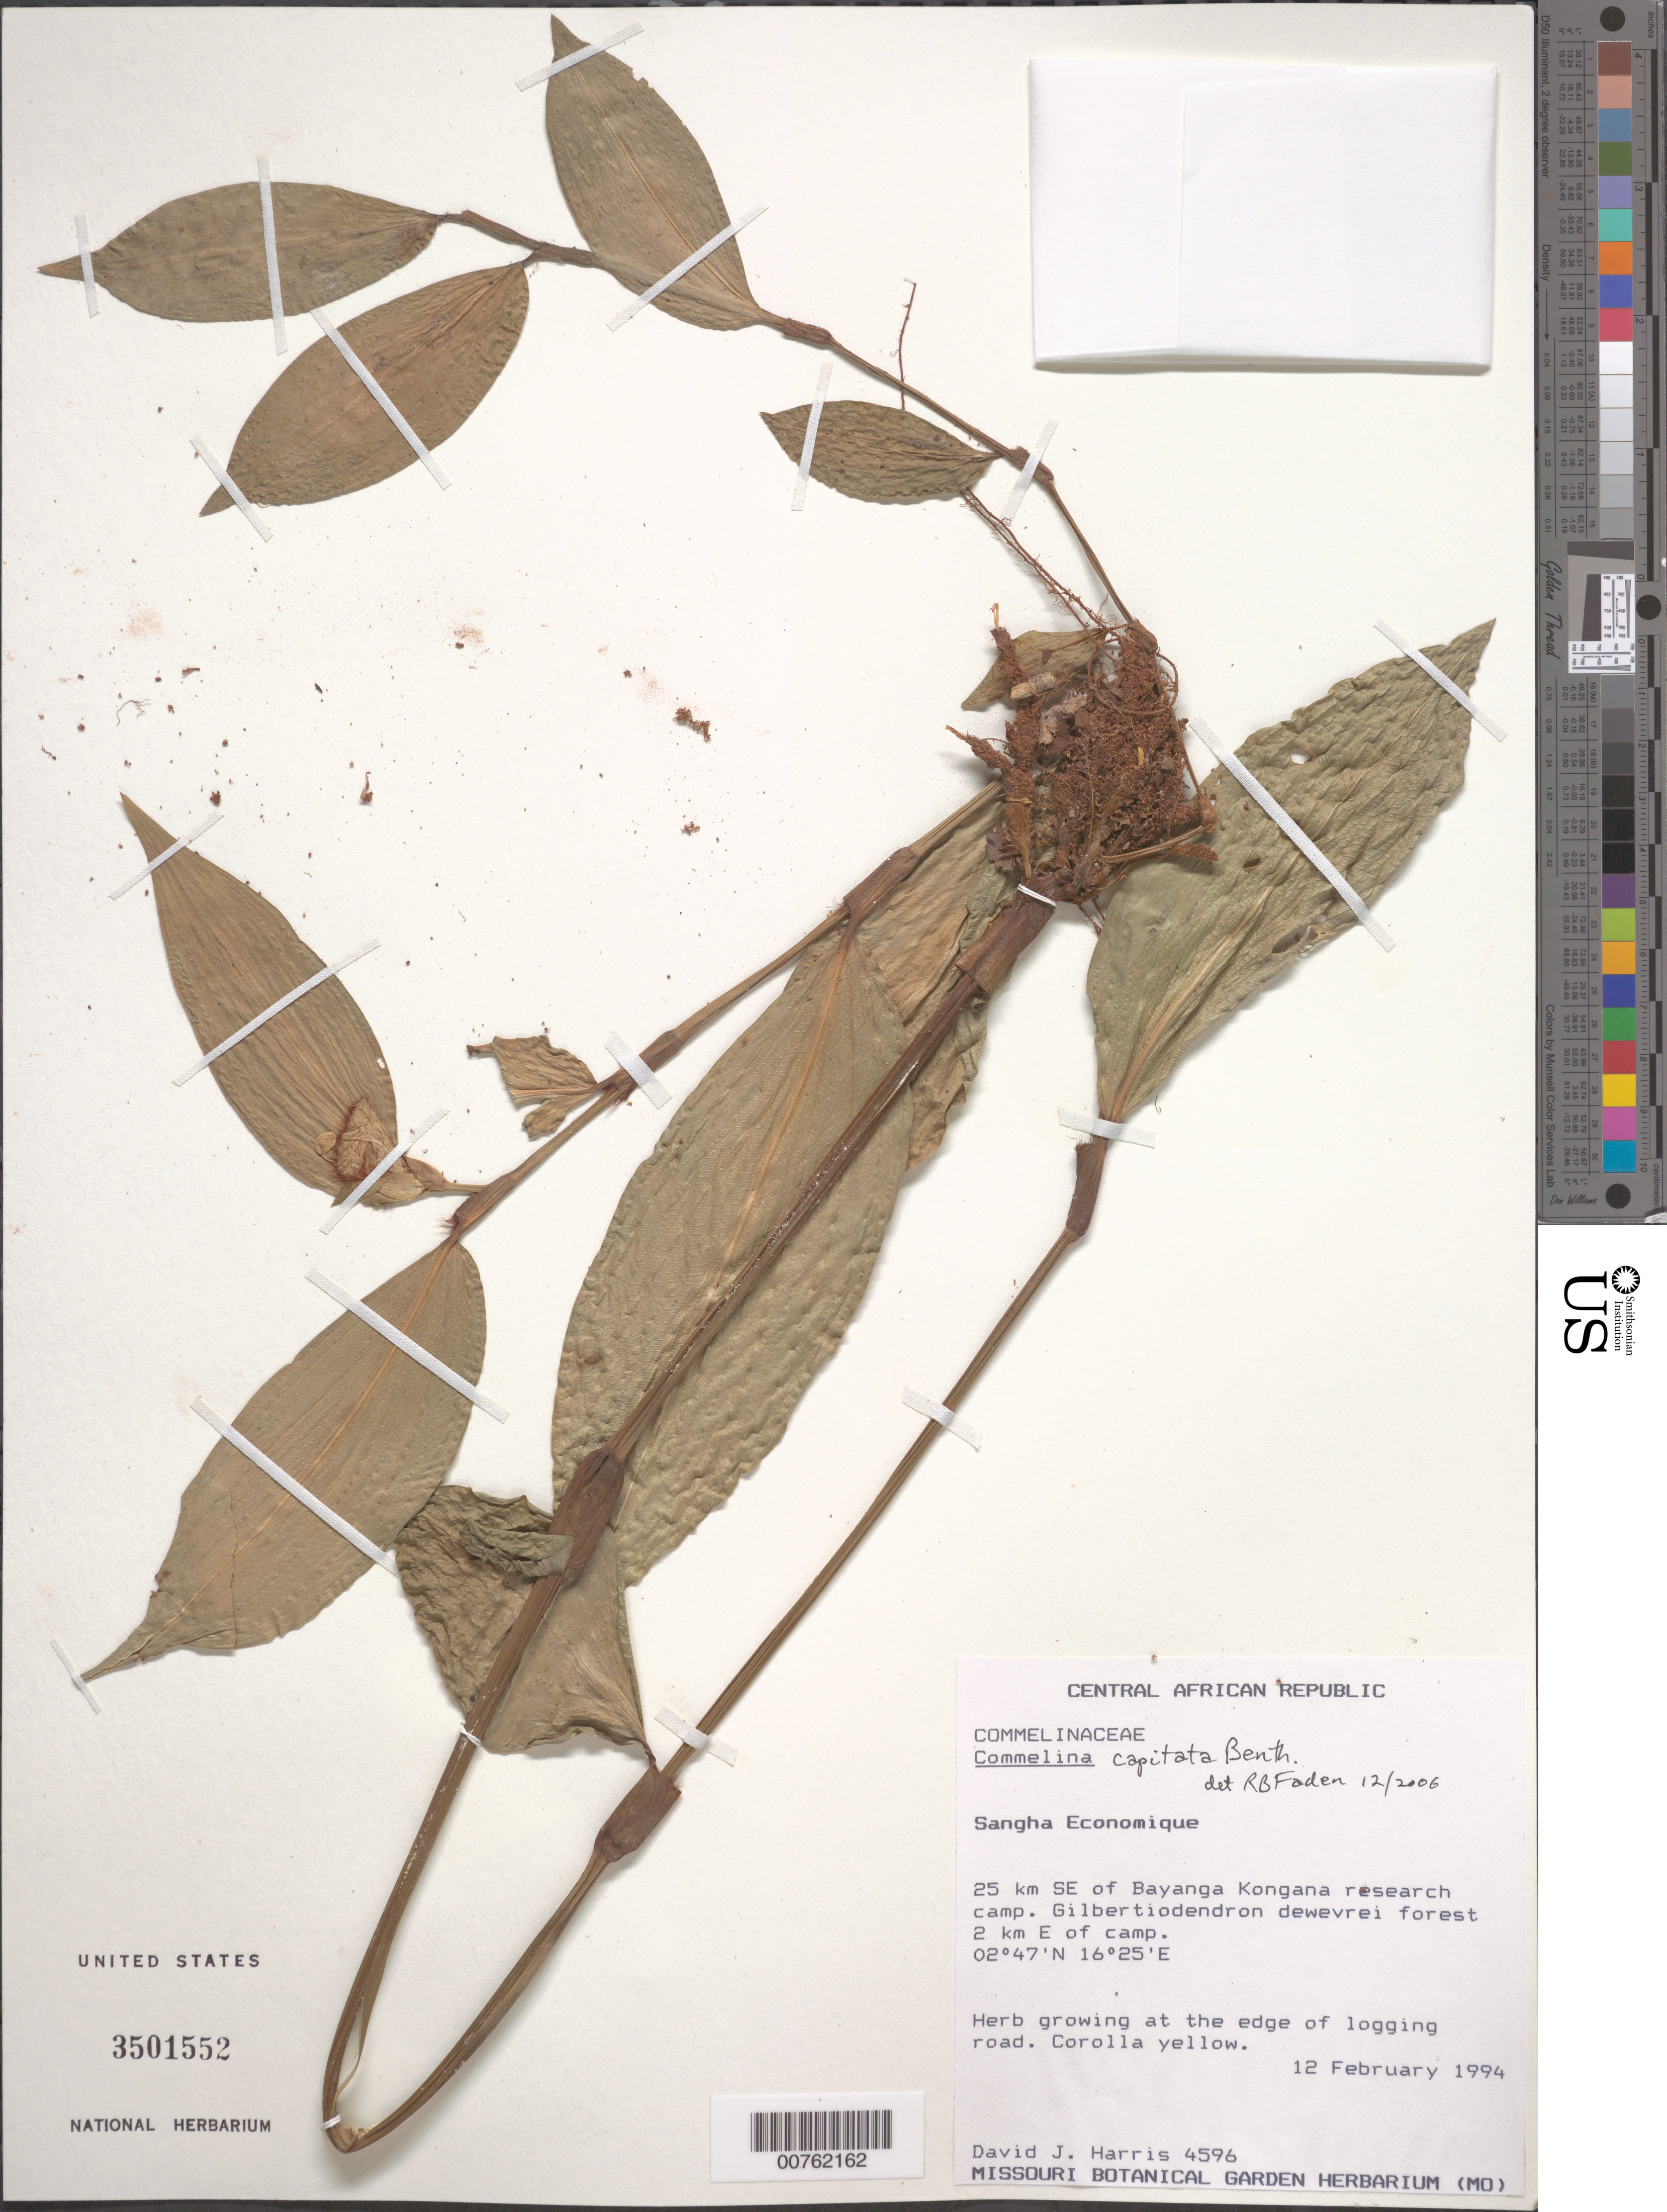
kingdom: Plantae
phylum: Tracheophyta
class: Liliopsida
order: Commelinales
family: Commelinaceae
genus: Commelina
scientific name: Commelina capitata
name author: Benth.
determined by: Faden, Robert B., (US), Smithsonian Institution - National Museum of Natural History (UNITED STATES)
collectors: D. J. Harris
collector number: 4596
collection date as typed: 12 Feb 1994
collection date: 1994-02-12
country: Central African Republic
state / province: Sangha-Mbaere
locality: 25 km SE of Bayanga. Kongana research camp, Gilbertiodendron Dewevrei forest 2 km E of camp.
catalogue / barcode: US 3501552